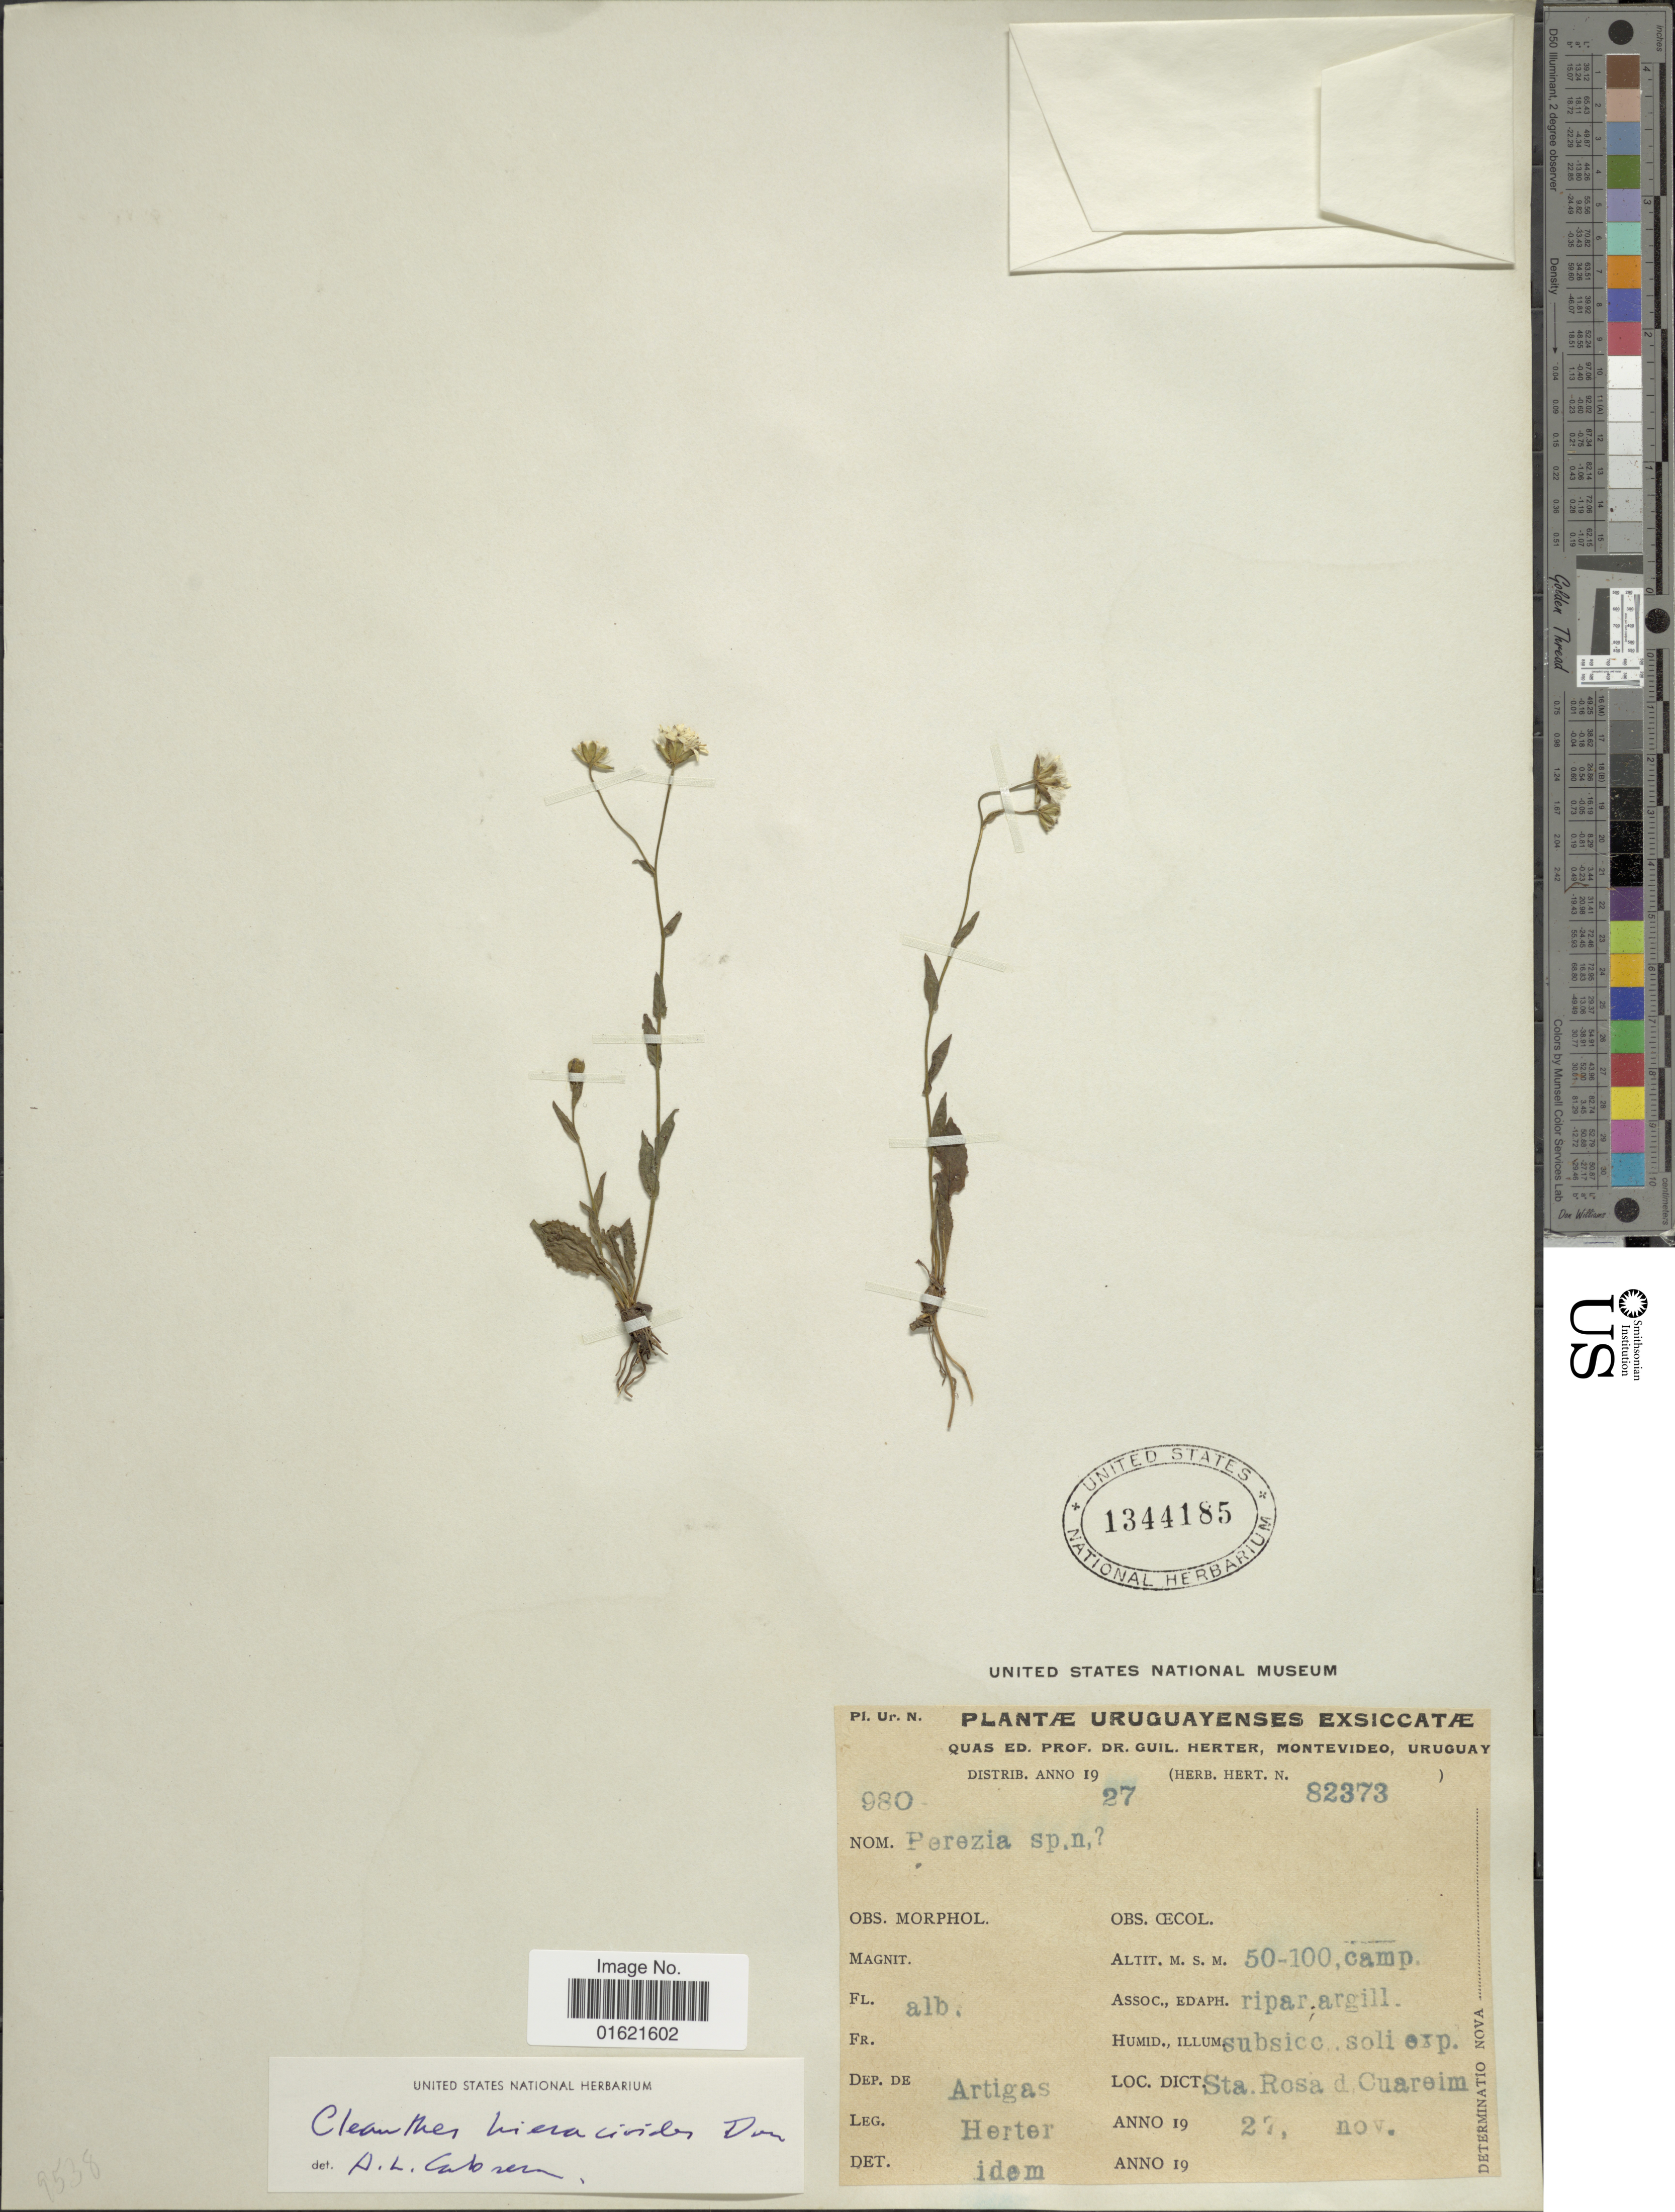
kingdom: Plantae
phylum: Tracheophyta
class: Magnoliopsida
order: Asterales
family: Asteraceae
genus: Holocheilus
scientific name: Holocheilus illustris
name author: (Vell.) Cabrera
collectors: W. G. Herter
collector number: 980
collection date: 1927-11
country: Uruguay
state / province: Artigas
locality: Sta. Rosa d. Cuareim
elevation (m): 50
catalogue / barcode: US 1344185